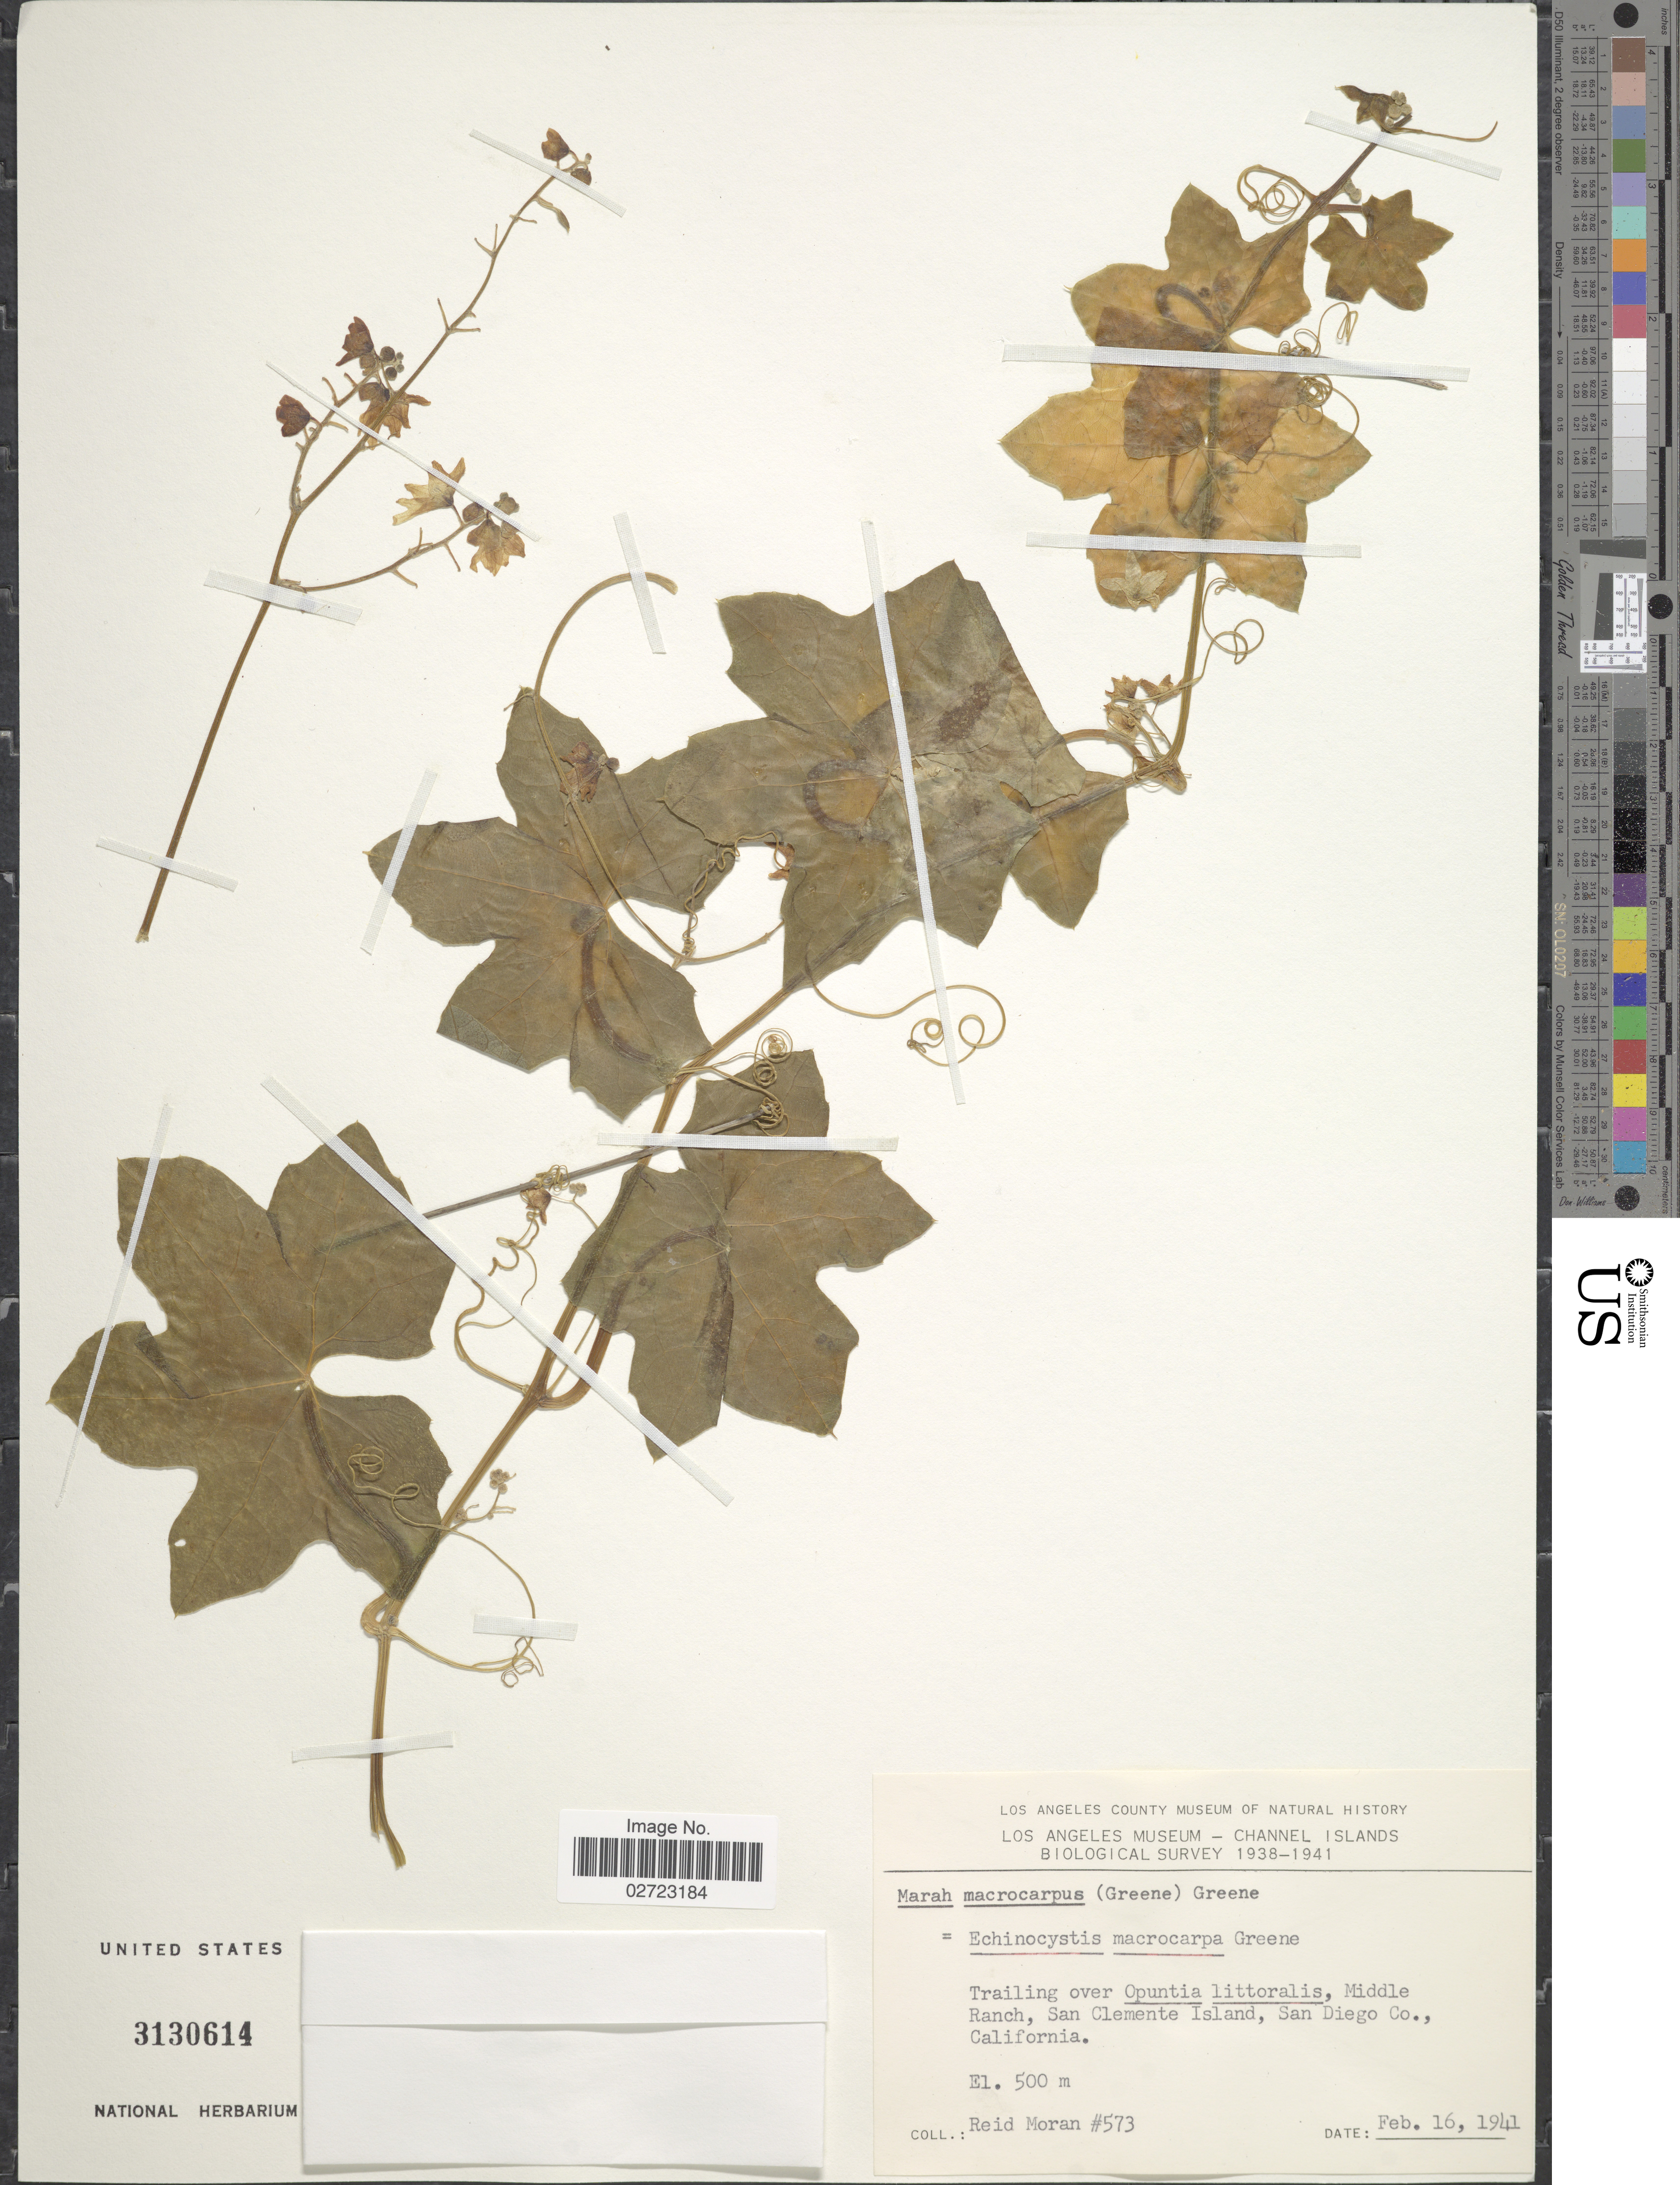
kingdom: Plantae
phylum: Tracheophyta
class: Magnoliopsida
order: Cucurbitales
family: Cucurbitaceae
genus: Marah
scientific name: Marah macrocarpa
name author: (Greene) Greene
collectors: R. V. Moran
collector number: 573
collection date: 1941-02-16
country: United States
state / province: California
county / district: Los Angeles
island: San Clemente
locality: Trailing, Middle Ranch, San Clemente Island, San Diego Co.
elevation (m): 500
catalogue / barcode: US 3130614